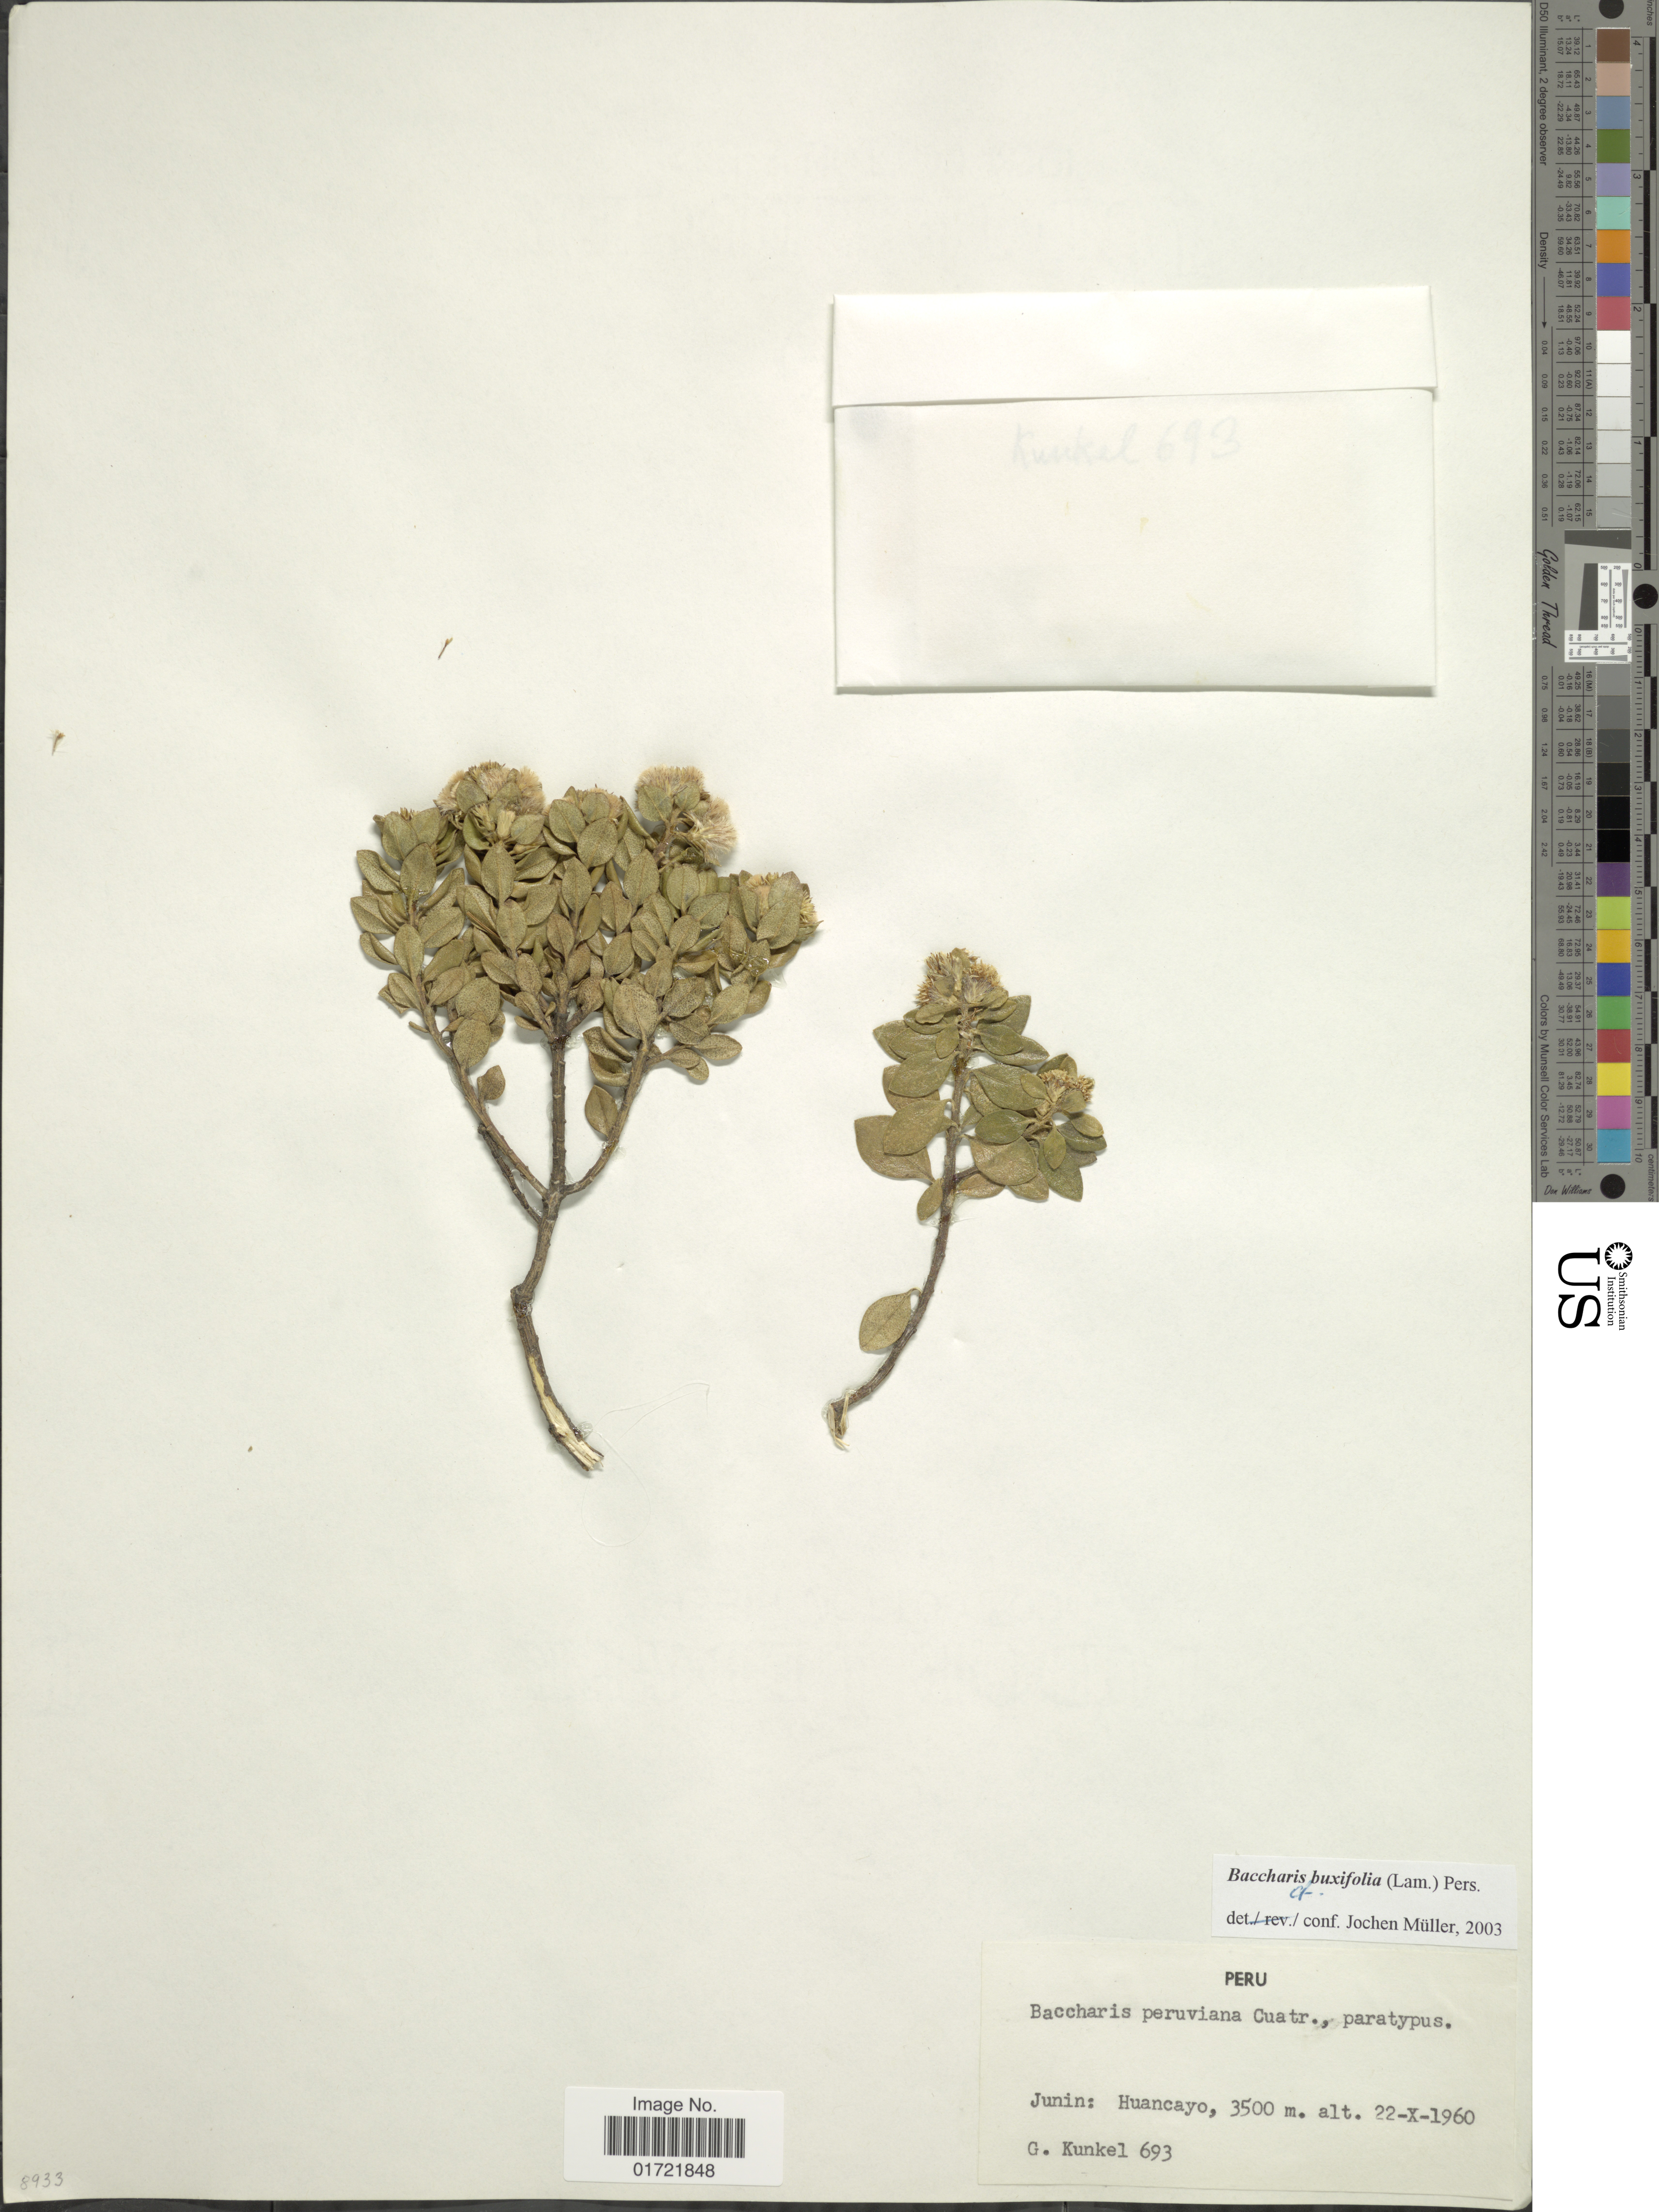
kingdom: Plantae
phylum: Tracheophyta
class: Magnoliopsida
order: Asterales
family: Asteraceae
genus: Baccharis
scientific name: Baccharis buxifolia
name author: (Lam.) Pers.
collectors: G. Kunkel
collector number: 693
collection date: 1960-10-22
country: Peru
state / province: Junín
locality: Huancayo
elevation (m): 3500